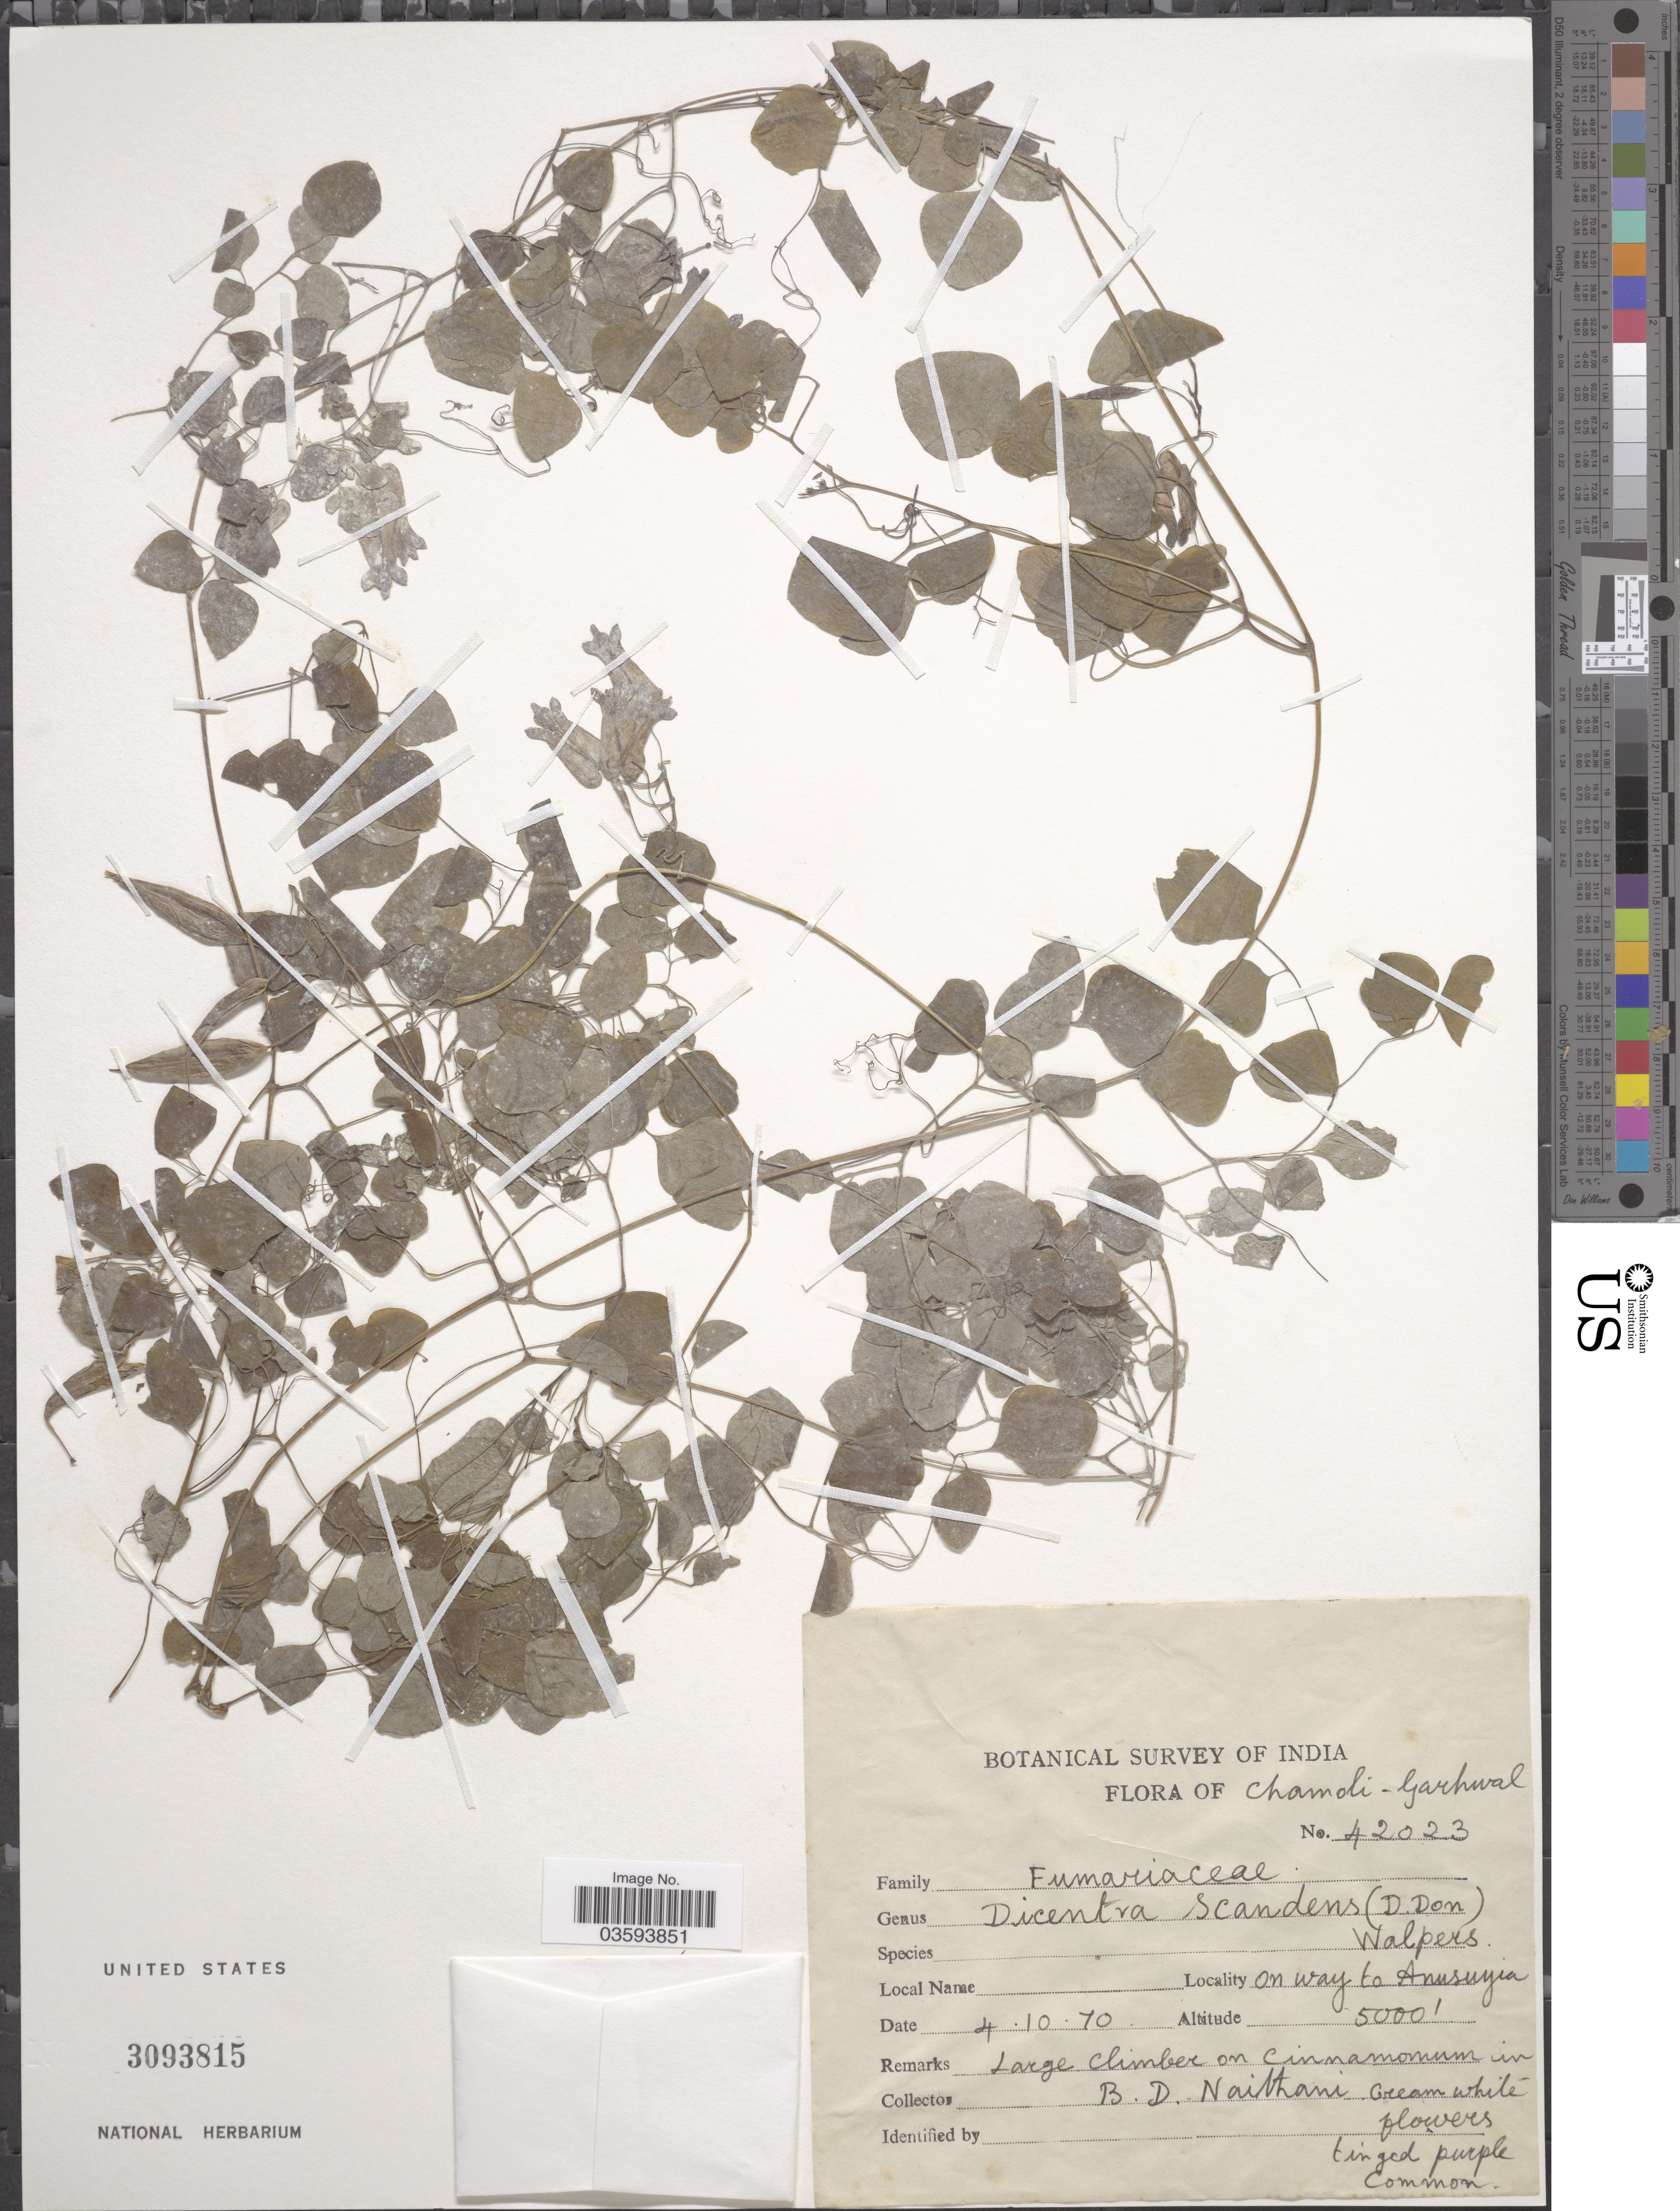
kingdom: Plantae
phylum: Tracheophyta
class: Magnoliopsida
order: Ranunculales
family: Papaveraceae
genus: Dactylicapnos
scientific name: Dactylicapnos scandens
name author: (D. Don) Hutch.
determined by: Strong, M. T., (US), Smithsonian Institution - National Museum of Natural History (UNITED STATES)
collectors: B. Naithani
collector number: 42023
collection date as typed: Transcribed d/m/y: 4/10/70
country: India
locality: Chamoli-Garhwal. On way to Anusuyia.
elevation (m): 1524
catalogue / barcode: US 3093815